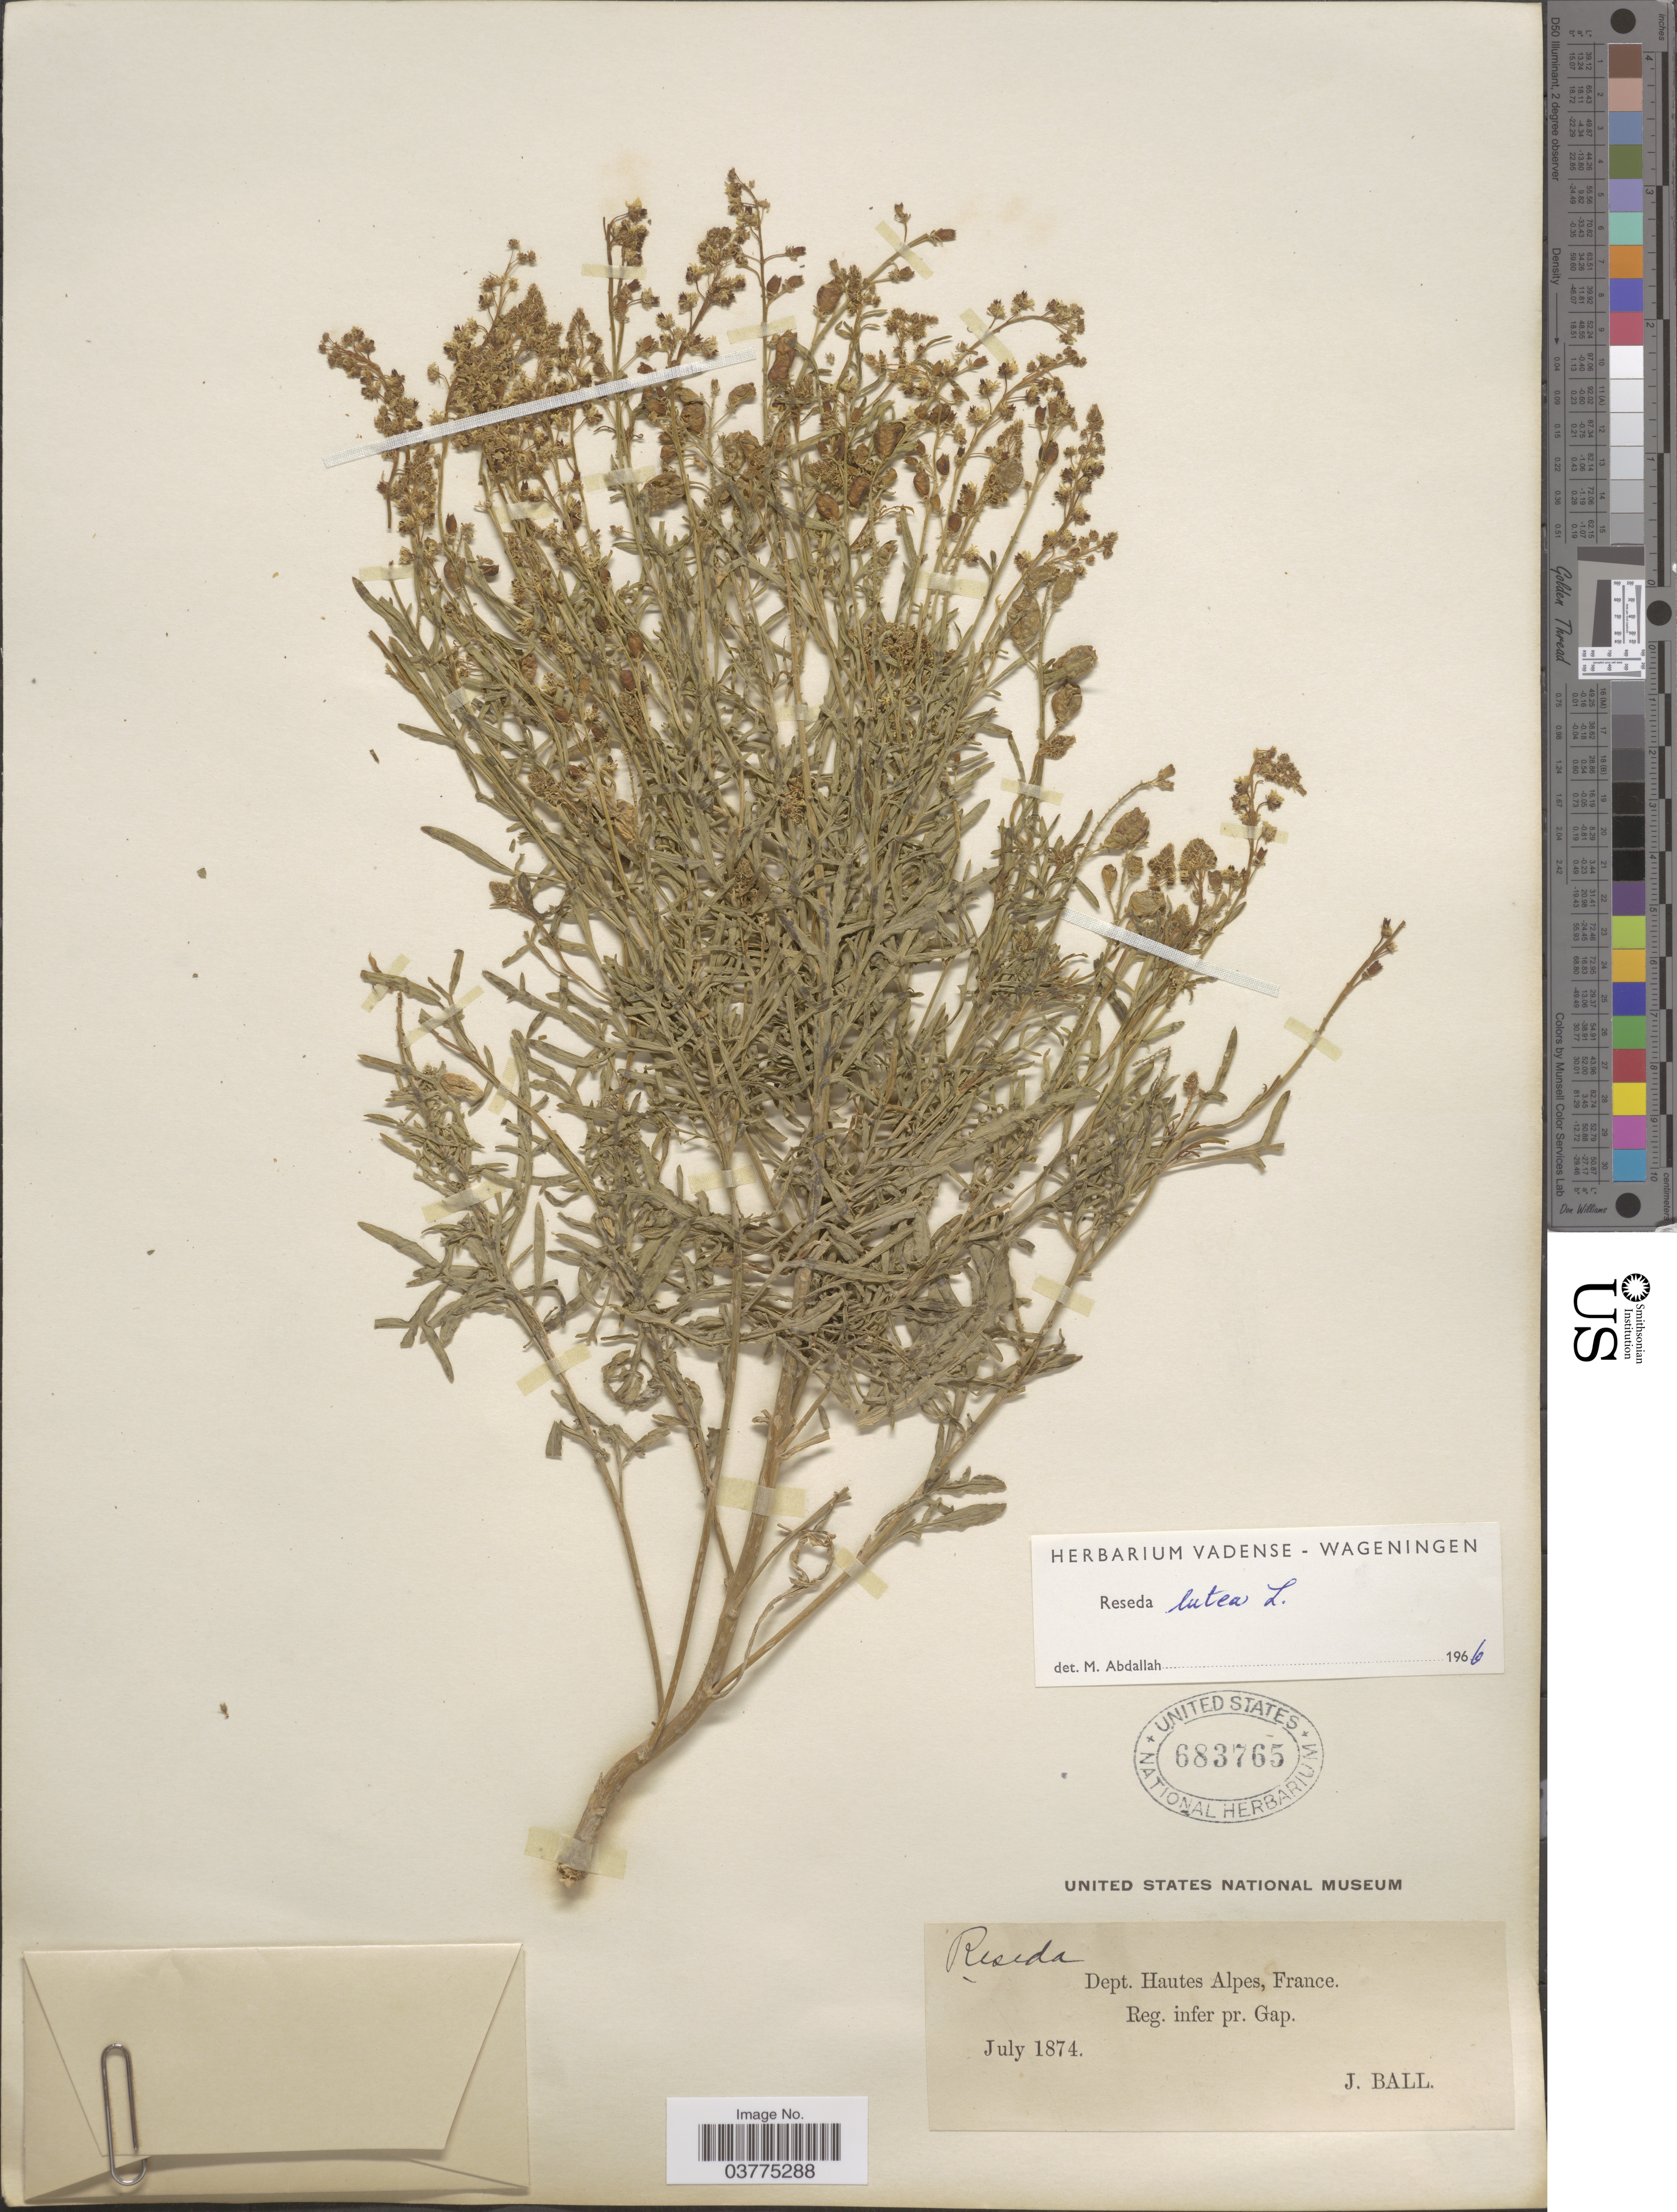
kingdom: Plantae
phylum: Tracheophyta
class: Magnoliopsida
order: Brassicales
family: Resedaceae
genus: Reseda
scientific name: Reseda lutea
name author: L.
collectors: J. Ball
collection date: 1874-07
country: France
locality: Dept. Hautes Alpes. Reg. infer pr. Gap.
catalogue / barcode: US 683765